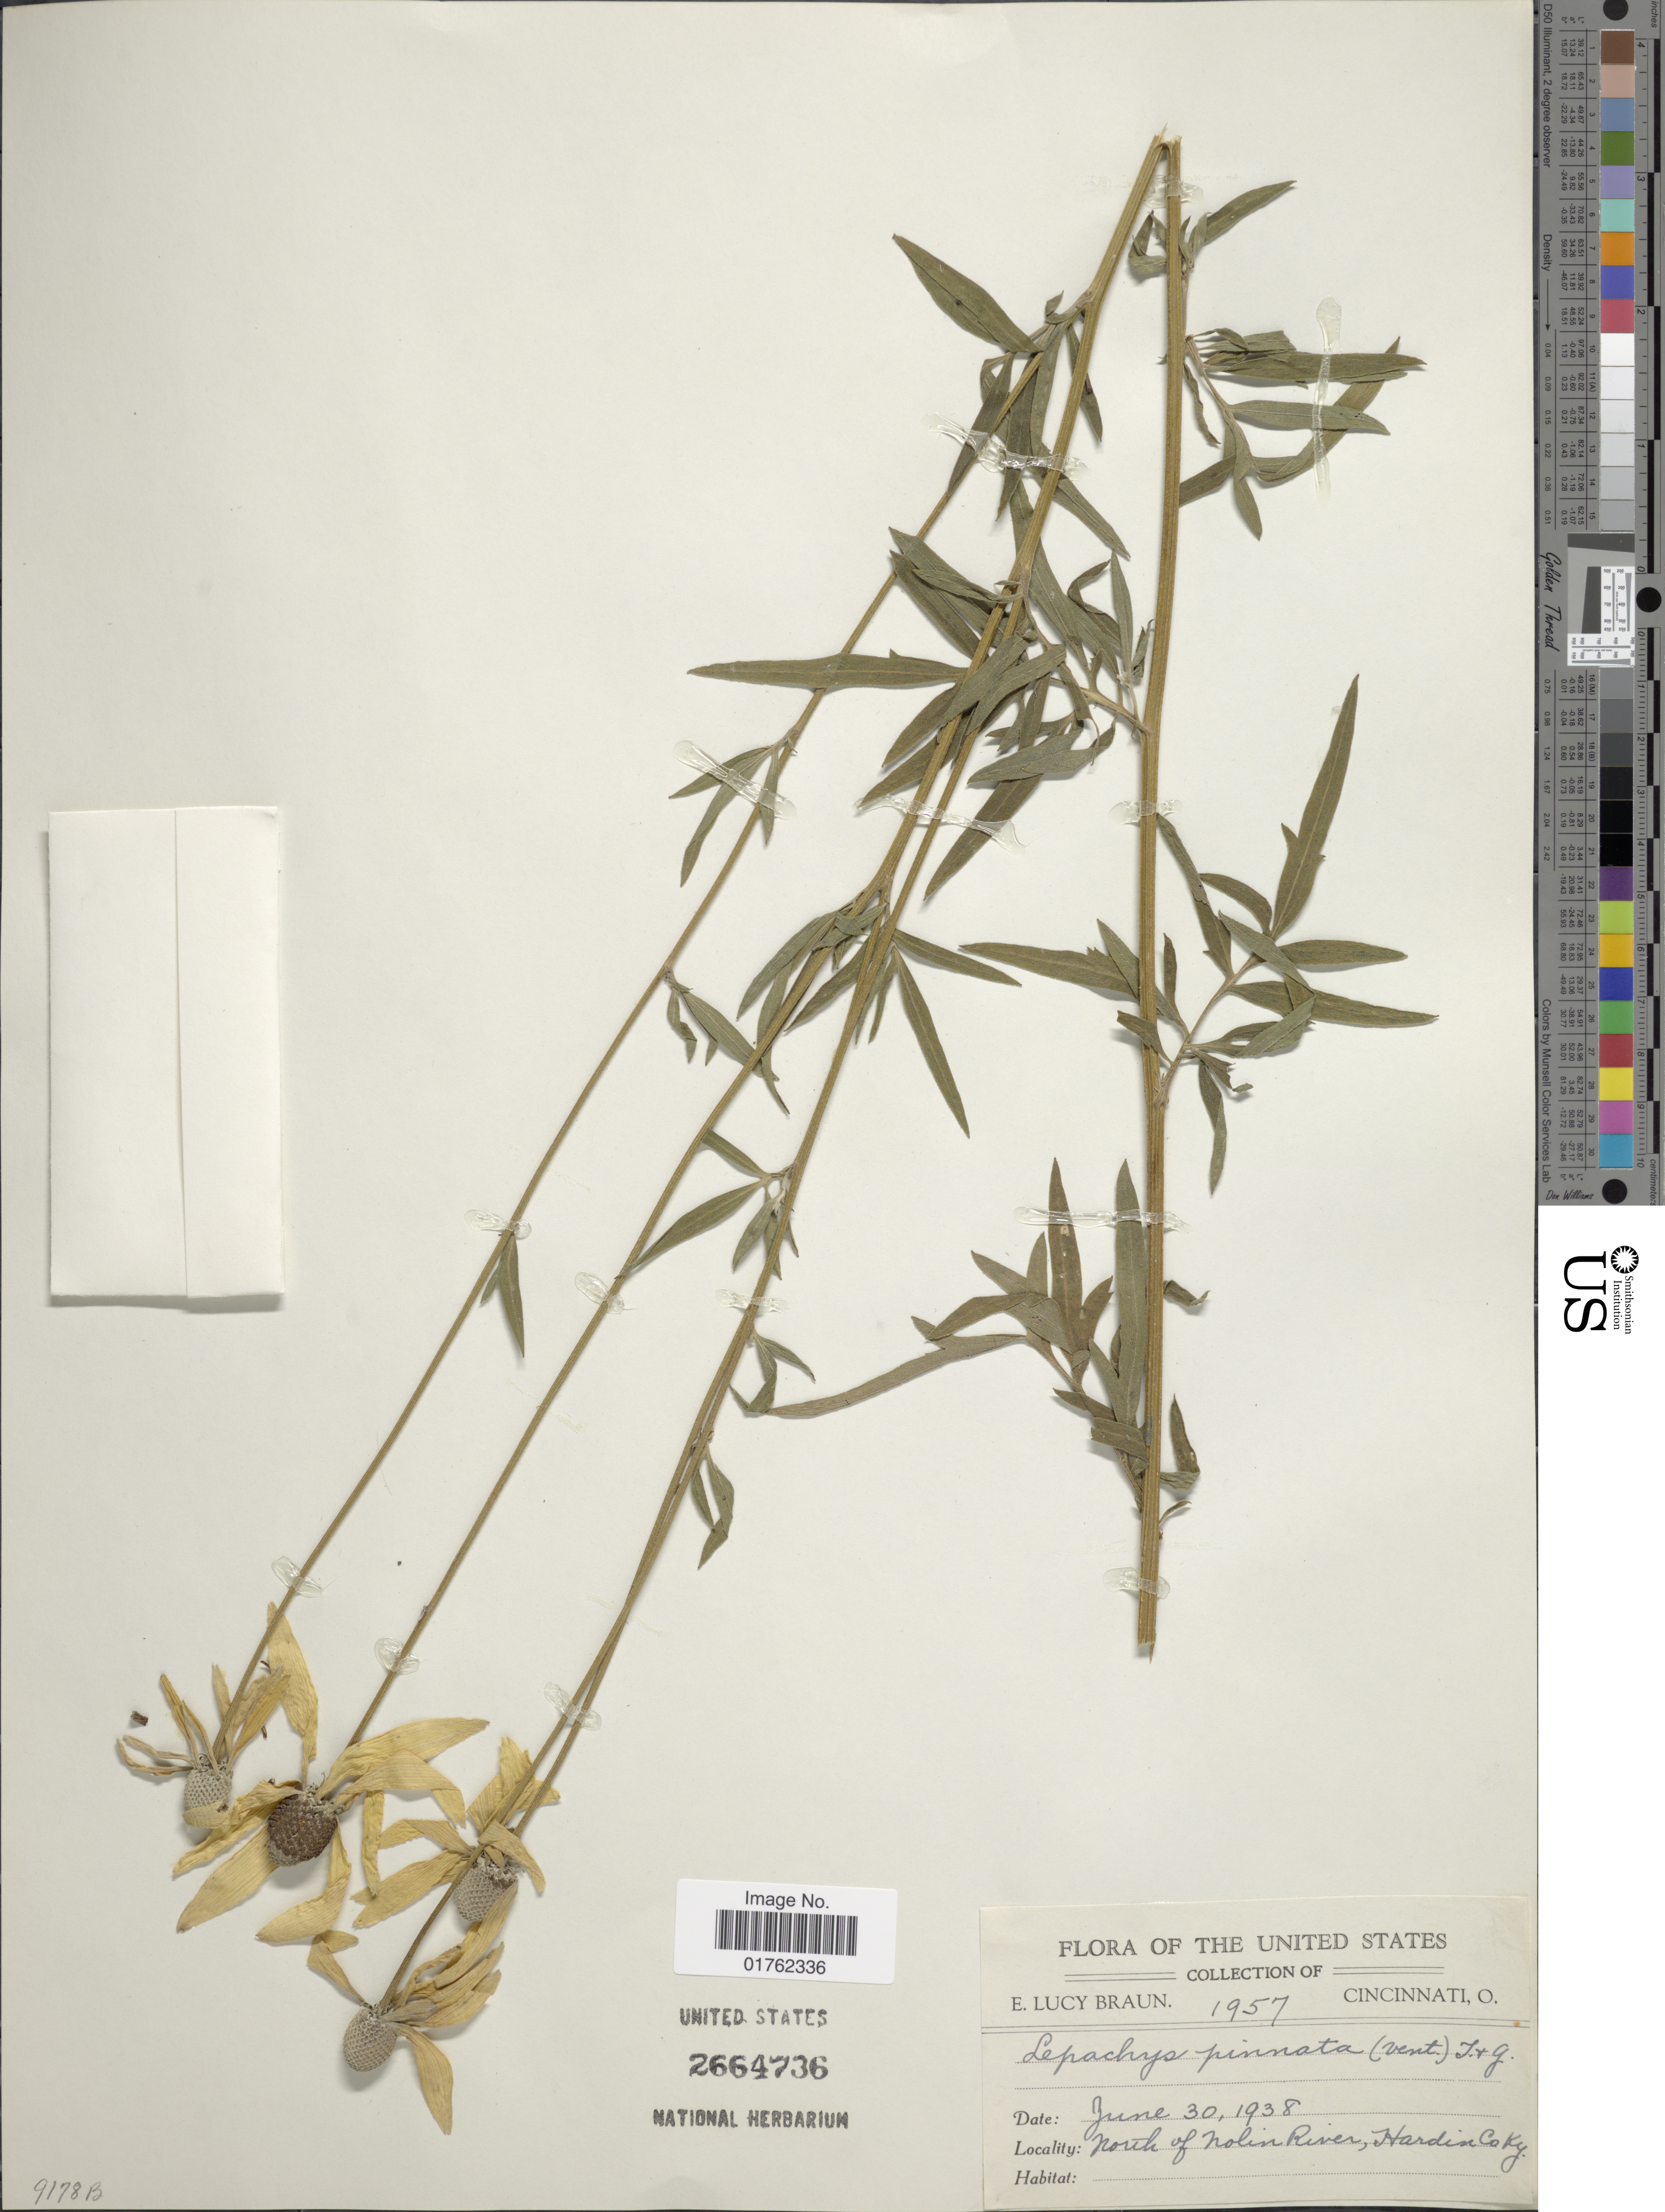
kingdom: Plantae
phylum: Tracheophyta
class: Magnoliopsida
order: Asterales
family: Asteraceae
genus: Ratibida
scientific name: Ratibida pinnata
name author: (Vent.) Barnhart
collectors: E. L. Braun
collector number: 1957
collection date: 1938-06-30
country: United States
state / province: Kentucky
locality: North of Nolin River, Hardin City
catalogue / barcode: US 2664736